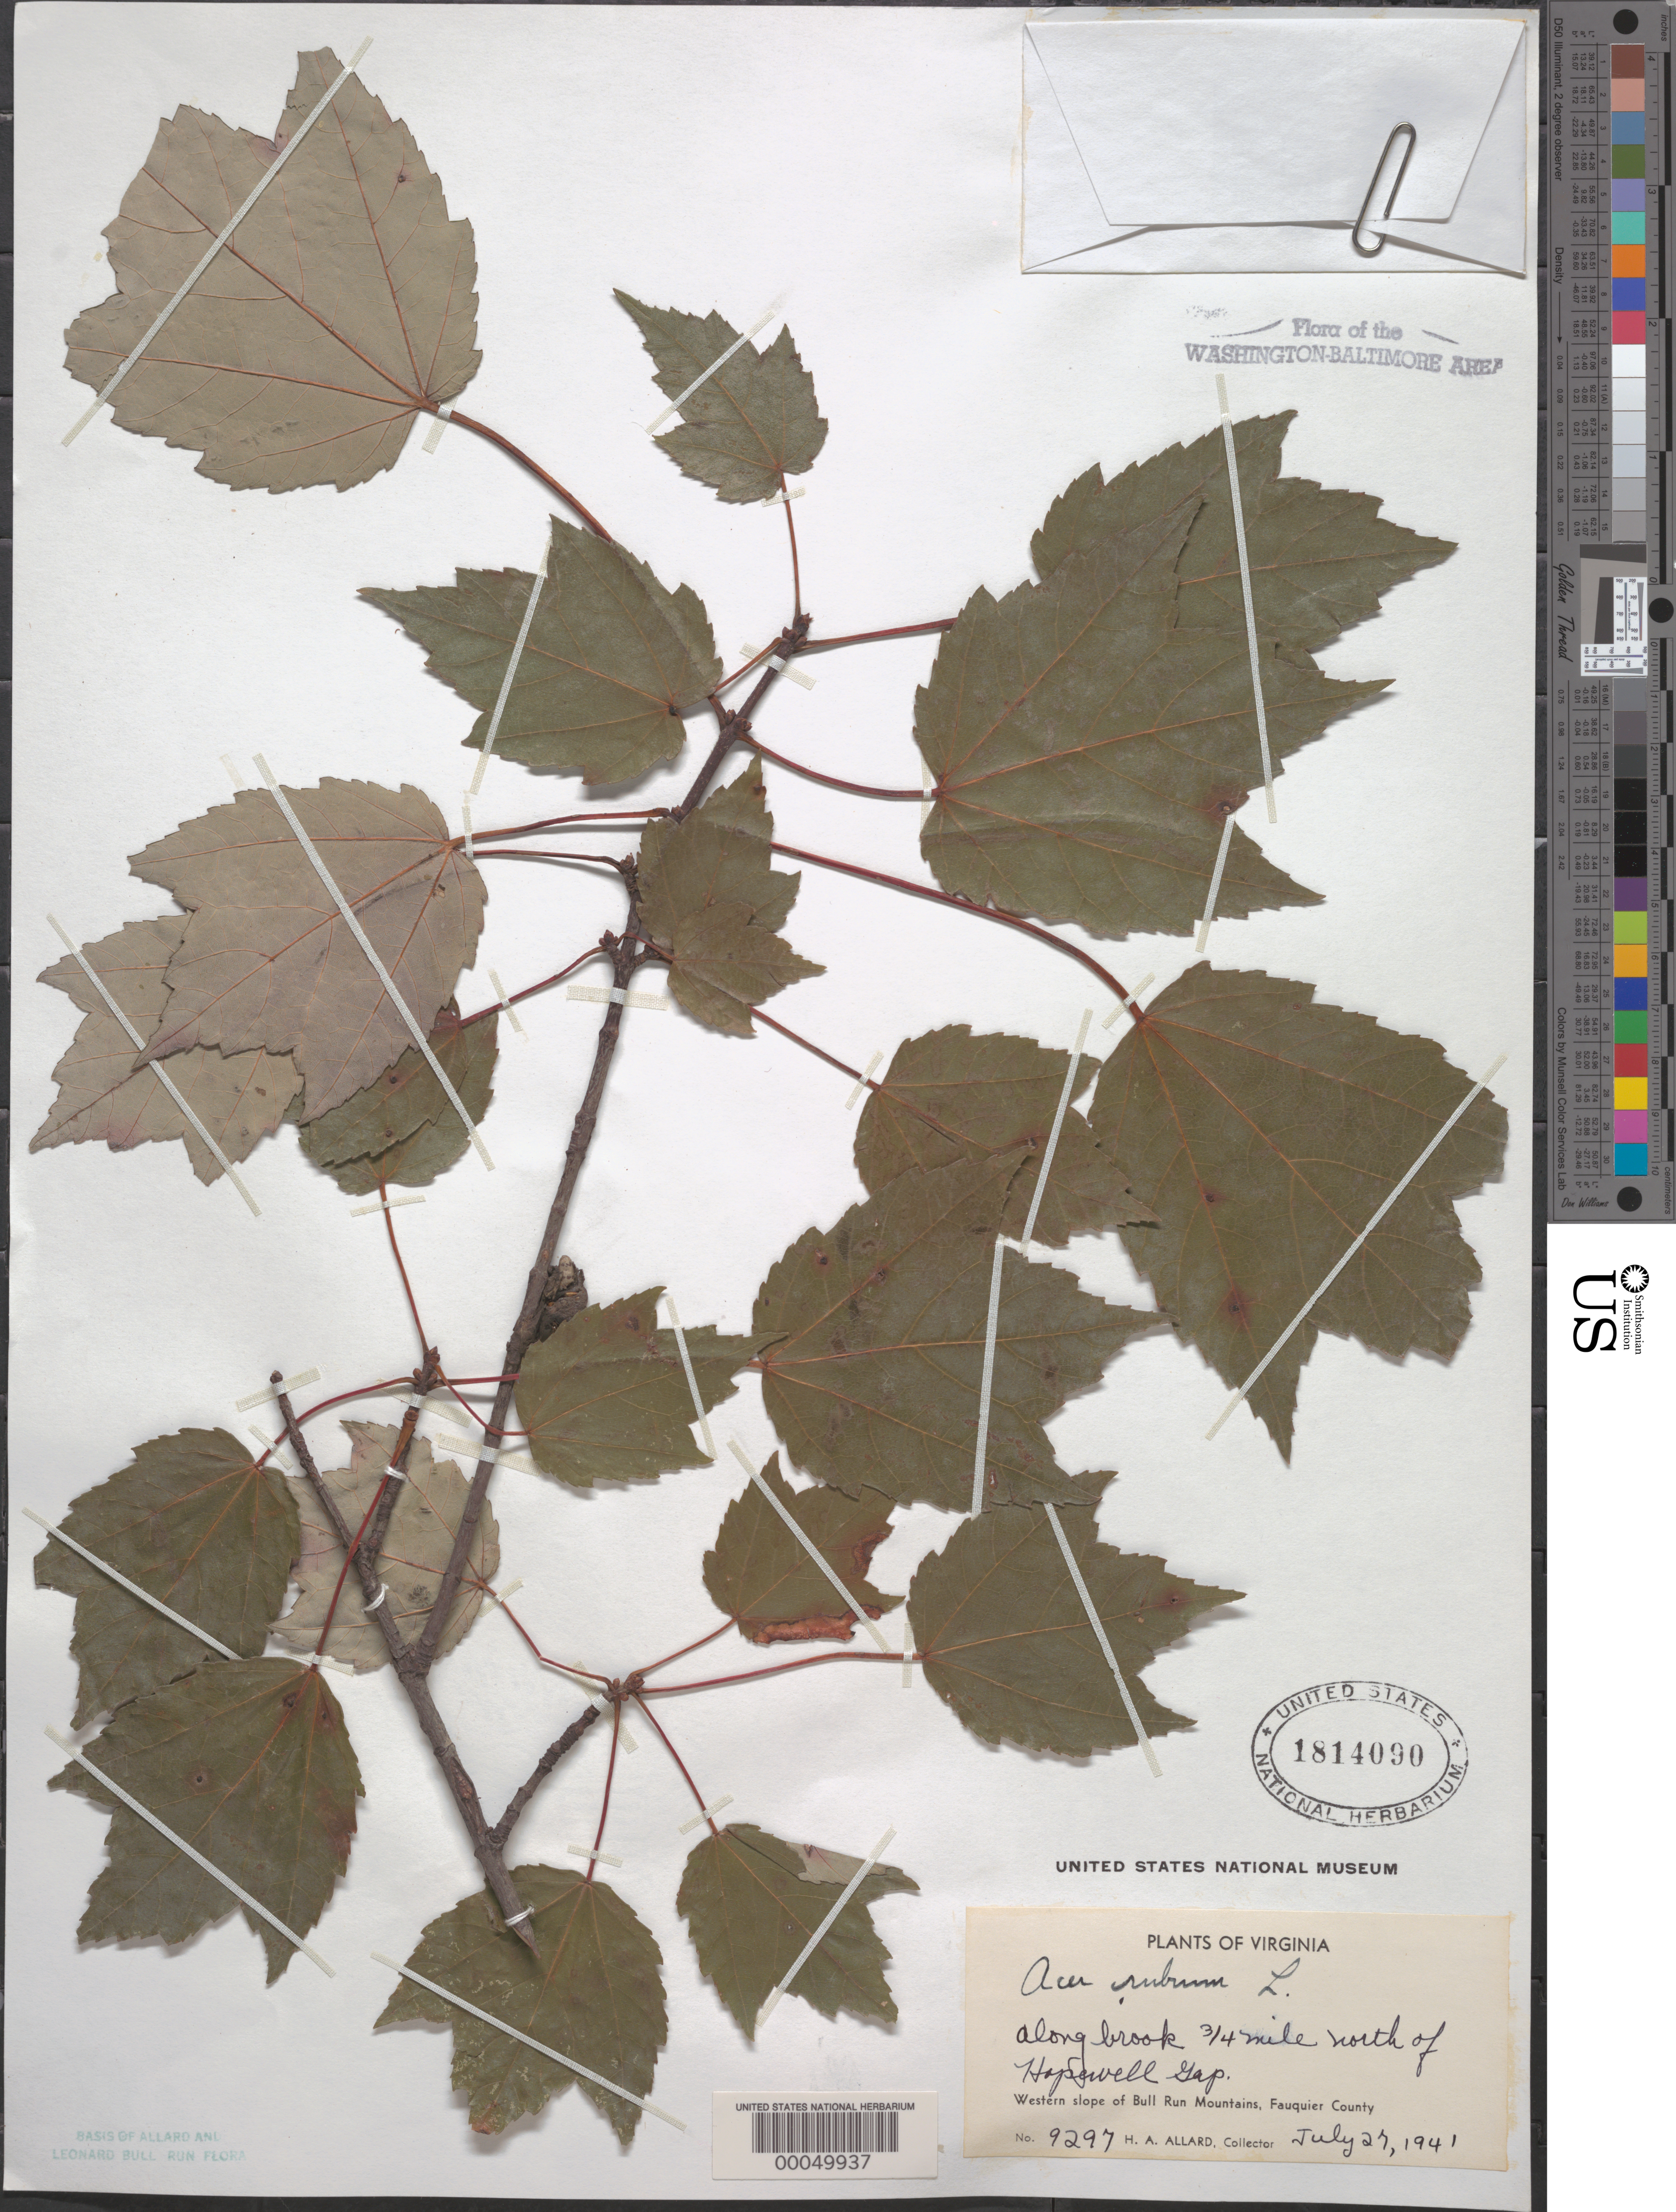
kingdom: Plantae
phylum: Tracheophyta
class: Magnoliopsida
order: Sapindales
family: Sapindaceae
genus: Acer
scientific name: Acer rubrum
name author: L.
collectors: H. A. Allard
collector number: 9297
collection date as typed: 27 Jul 1941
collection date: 1941-07-27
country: United States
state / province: Virginia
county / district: Fauquier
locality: North of Hopewell Gap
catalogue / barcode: US 1814090